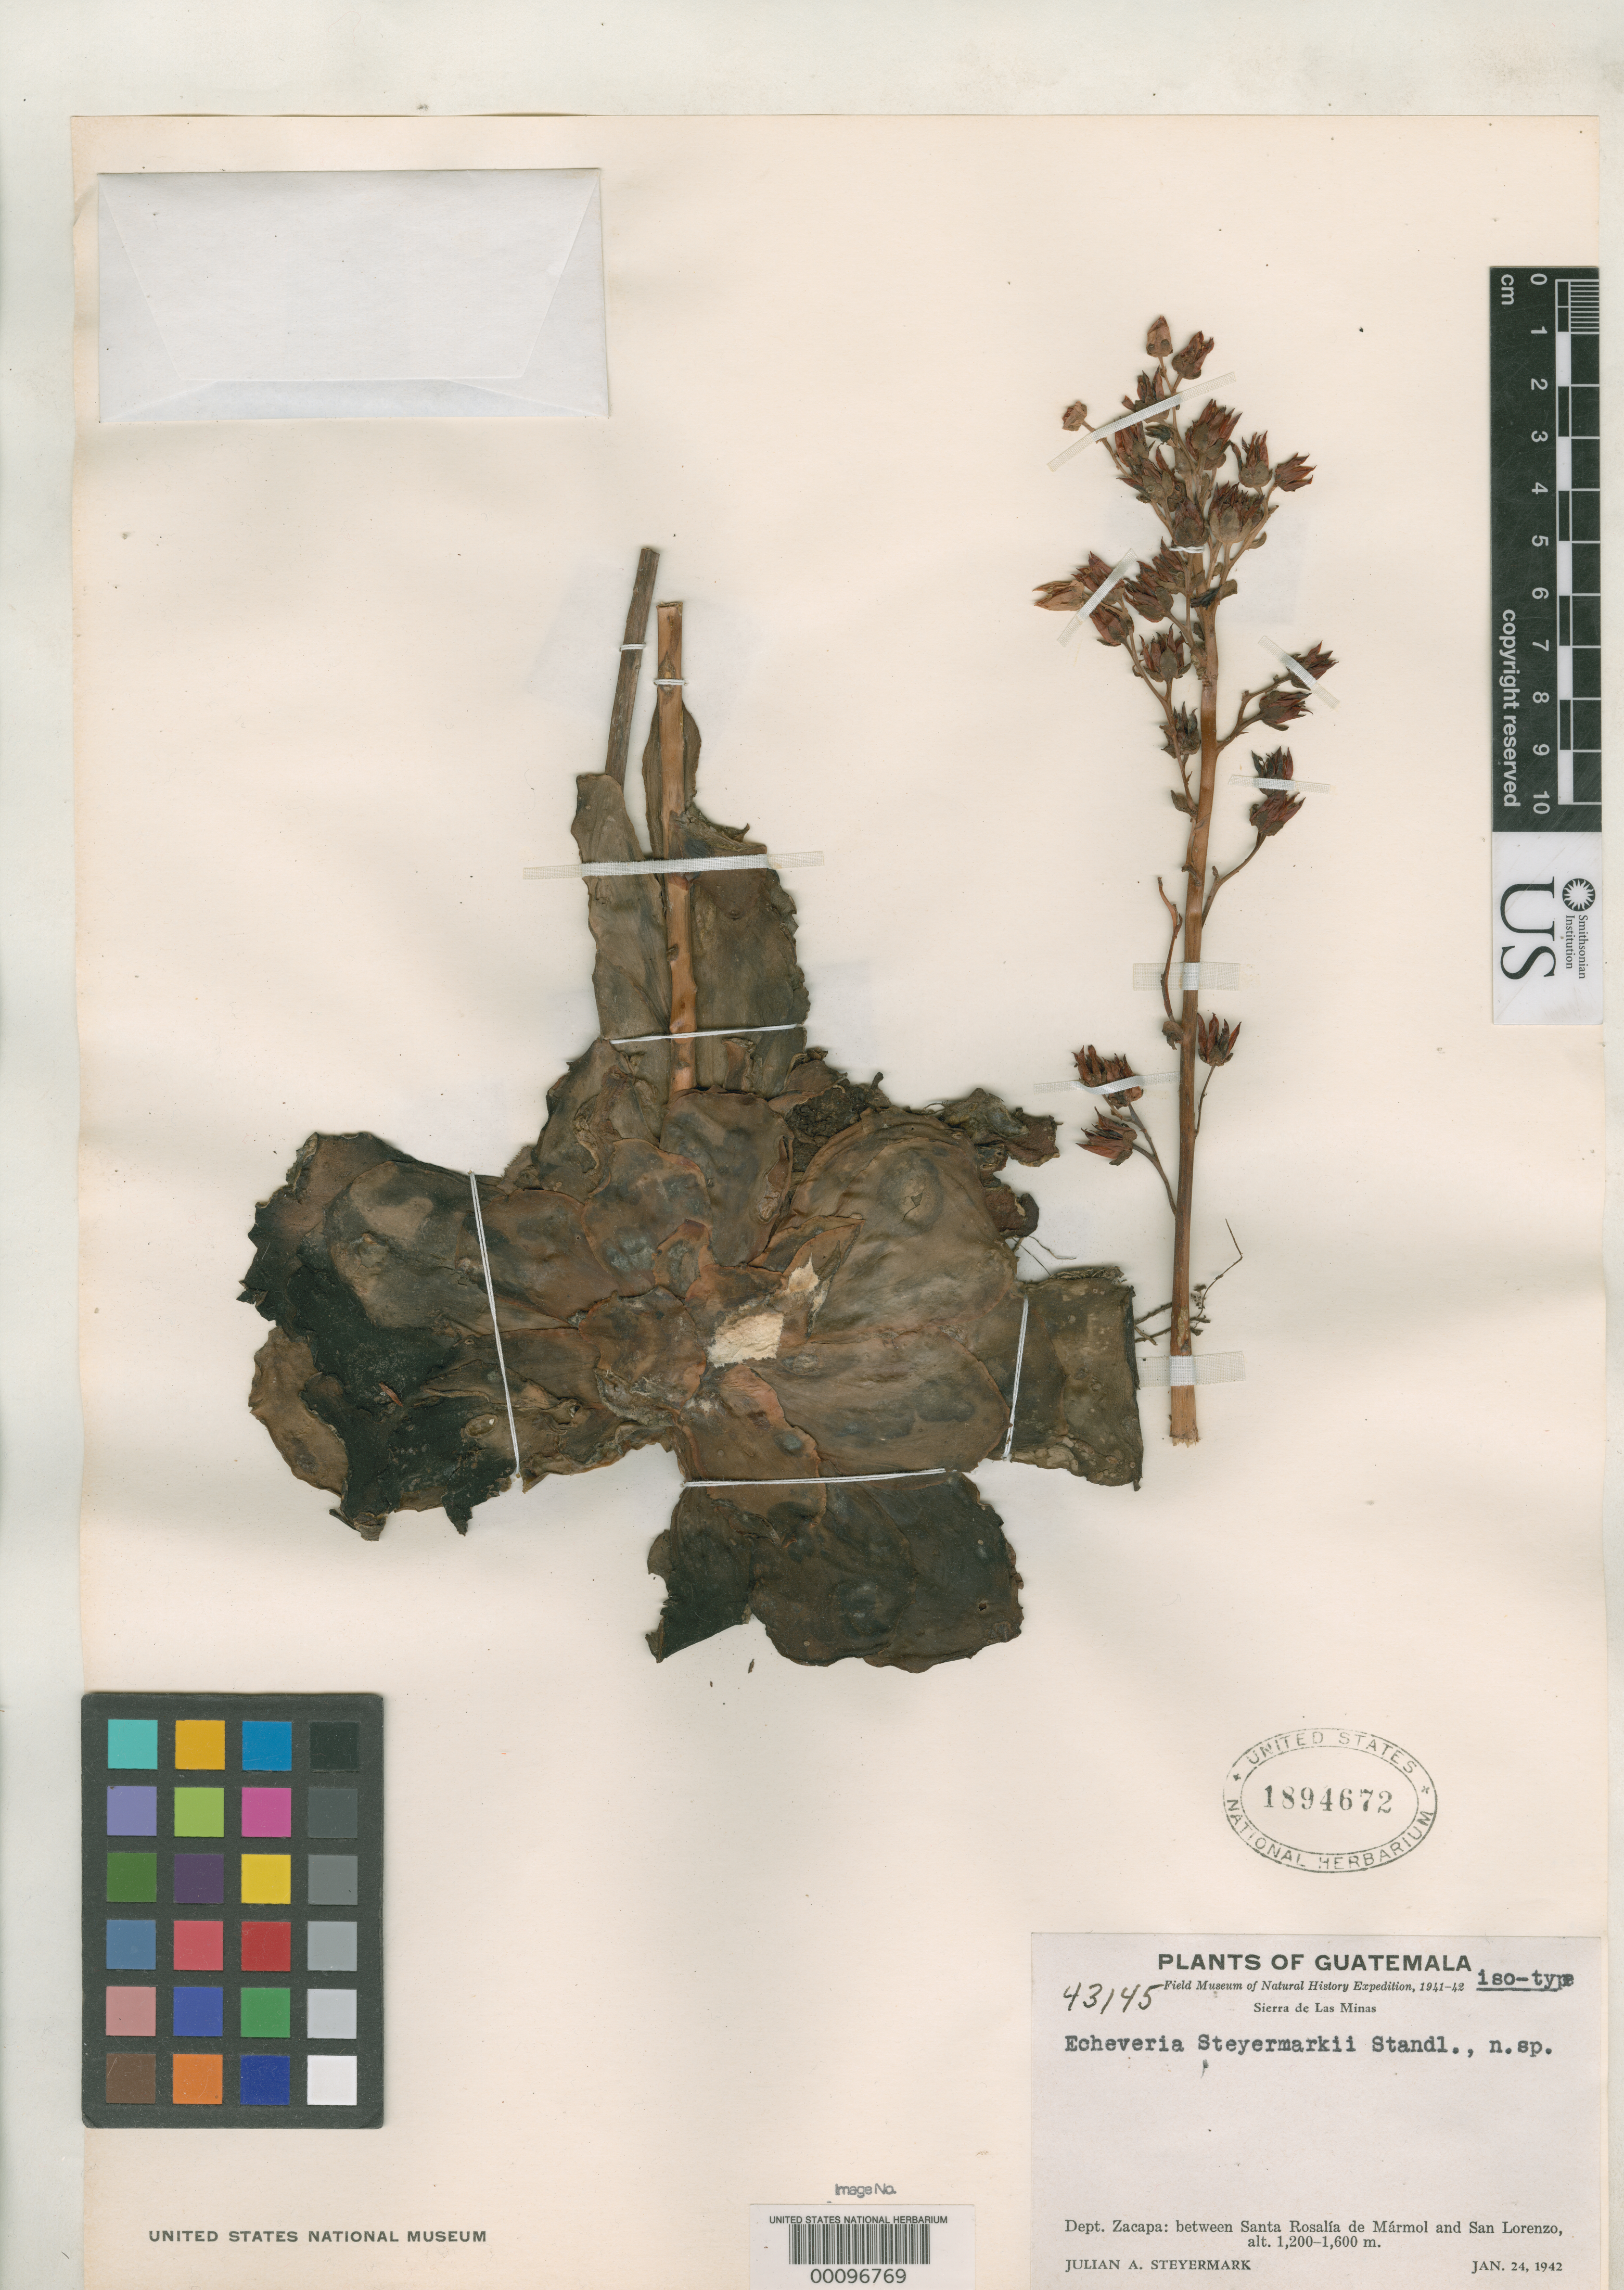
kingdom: Plantae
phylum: Tracheophyta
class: Magnoliopsida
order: Saxifragales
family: Crassulaceae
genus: Echeveria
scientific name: Echeveria steyermarkii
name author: Standl.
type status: Isotype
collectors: J. Steyermark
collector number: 43145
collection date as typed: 24 Jan 1942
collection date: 1942-01-24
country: Guatemala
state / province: Zacapa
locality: Between Santo Rosalia de Marmol & San Lorenzo.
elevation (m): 1200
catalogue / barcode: US 1894672